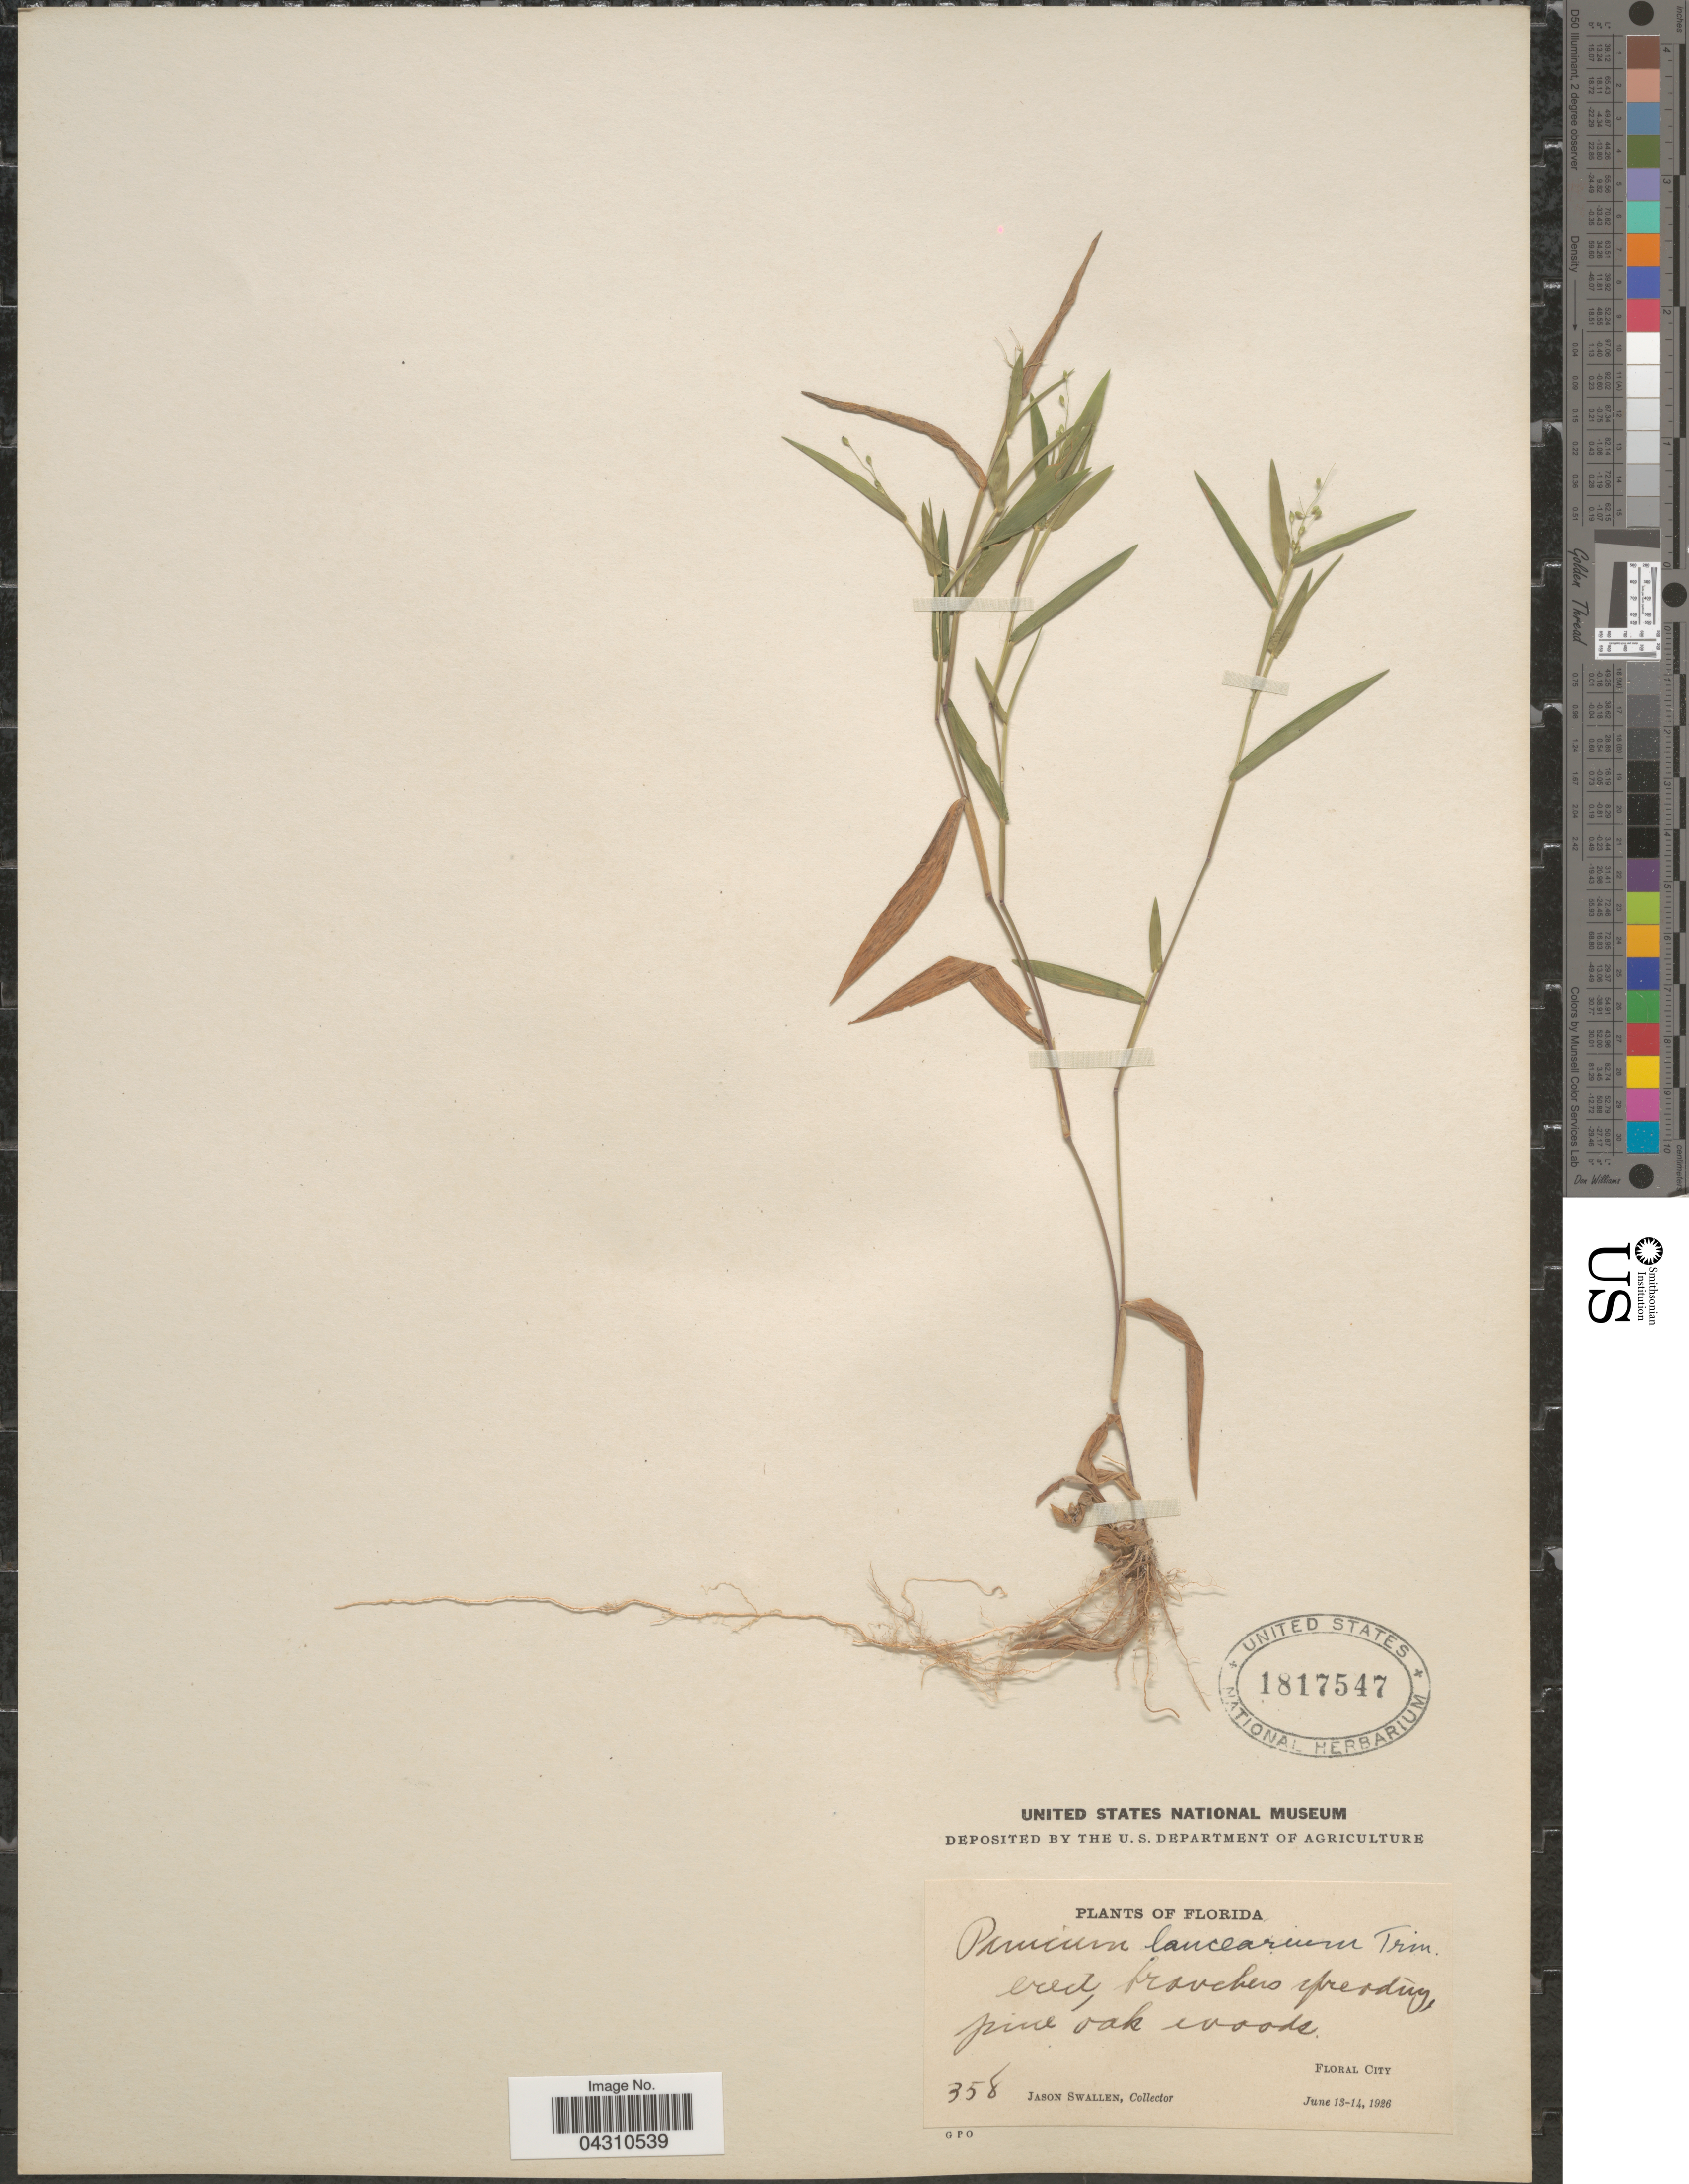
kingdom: Plantae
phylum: Tracheophyta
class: Liliopsida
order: Poales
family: Poaceae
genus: Dichanthelium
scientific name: Dichanthelium portoricense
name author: (Desv. ex Ham.) B.F. Hansen & Wunderlin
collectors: J. R. Swallen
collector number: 358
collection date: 1926-06-13/1926-06-14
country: United States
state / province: Florida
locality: Floral City.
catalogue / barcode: US 1817547